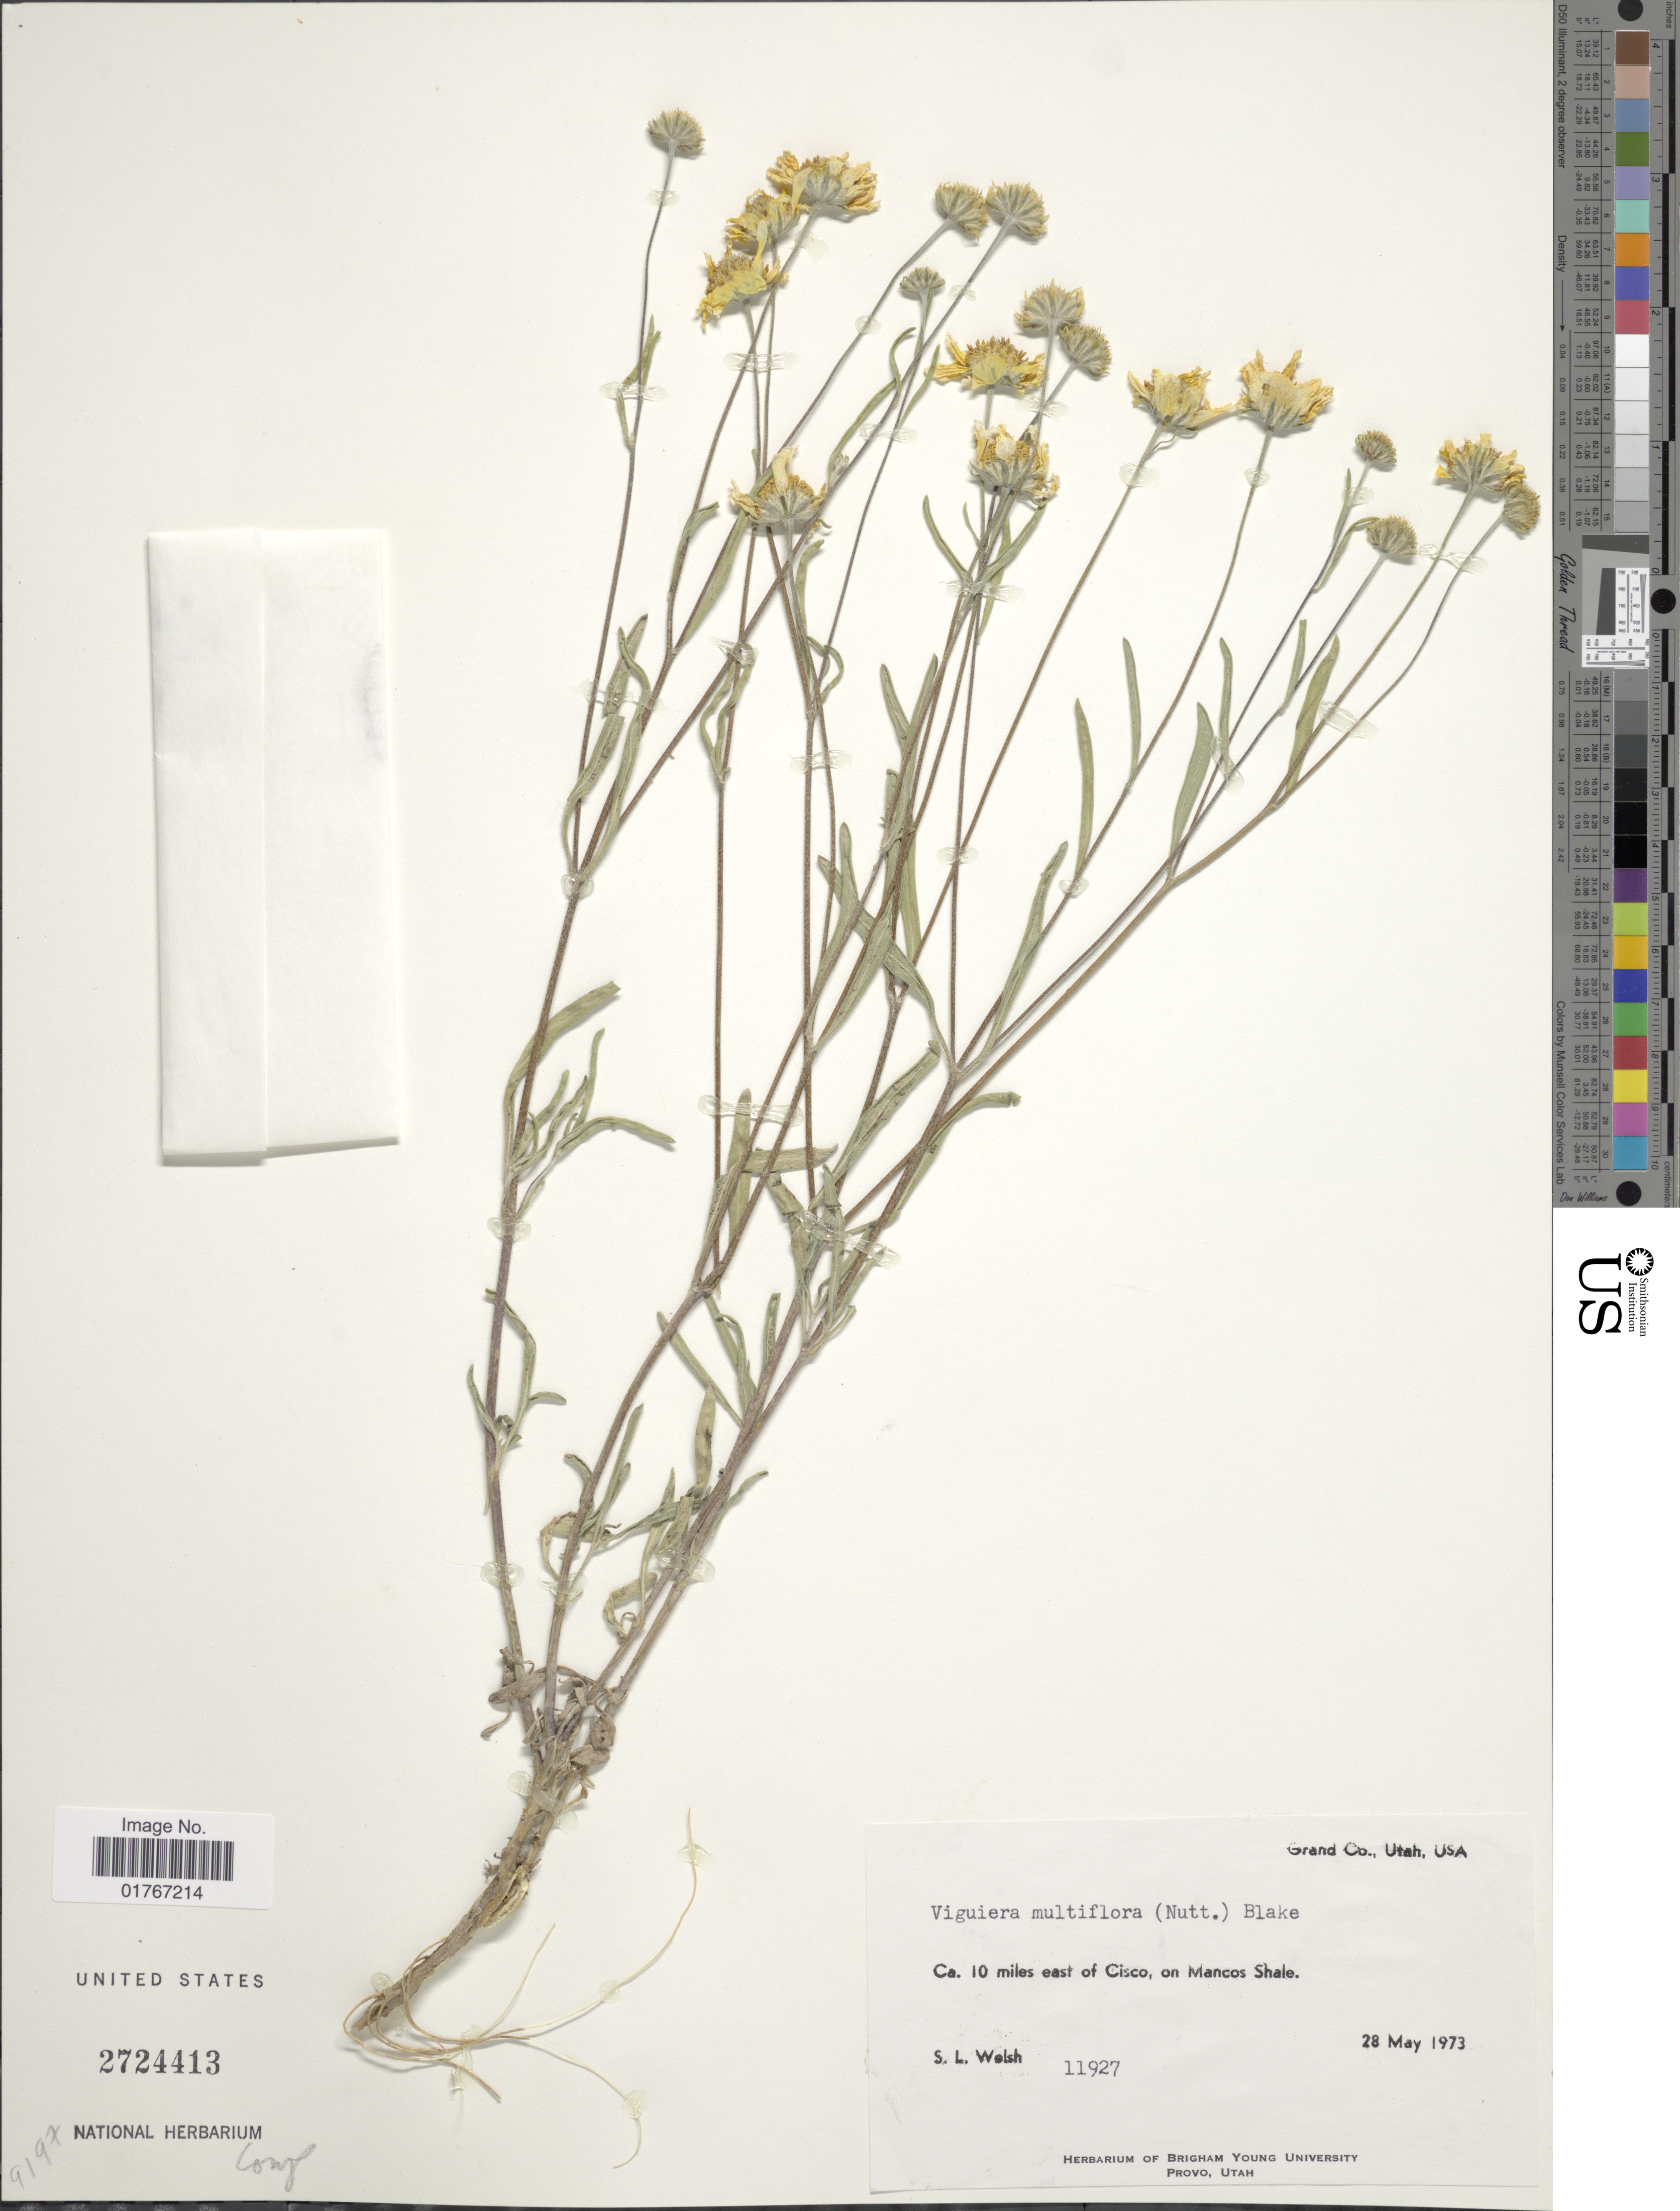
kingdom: Plantae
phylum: Tracheophyta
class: Magnoliopsida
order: Asterales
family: Asteraceae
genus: Heliomeris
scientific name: Heliomeris multiflora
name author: Nutt.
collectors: S. Welsh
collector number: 11927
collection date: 1973-05-28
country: United States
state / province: Utah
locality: Grand Co., Ca. 10 miles east of Cisco, on Mancos Shale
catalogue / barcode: US 2724413